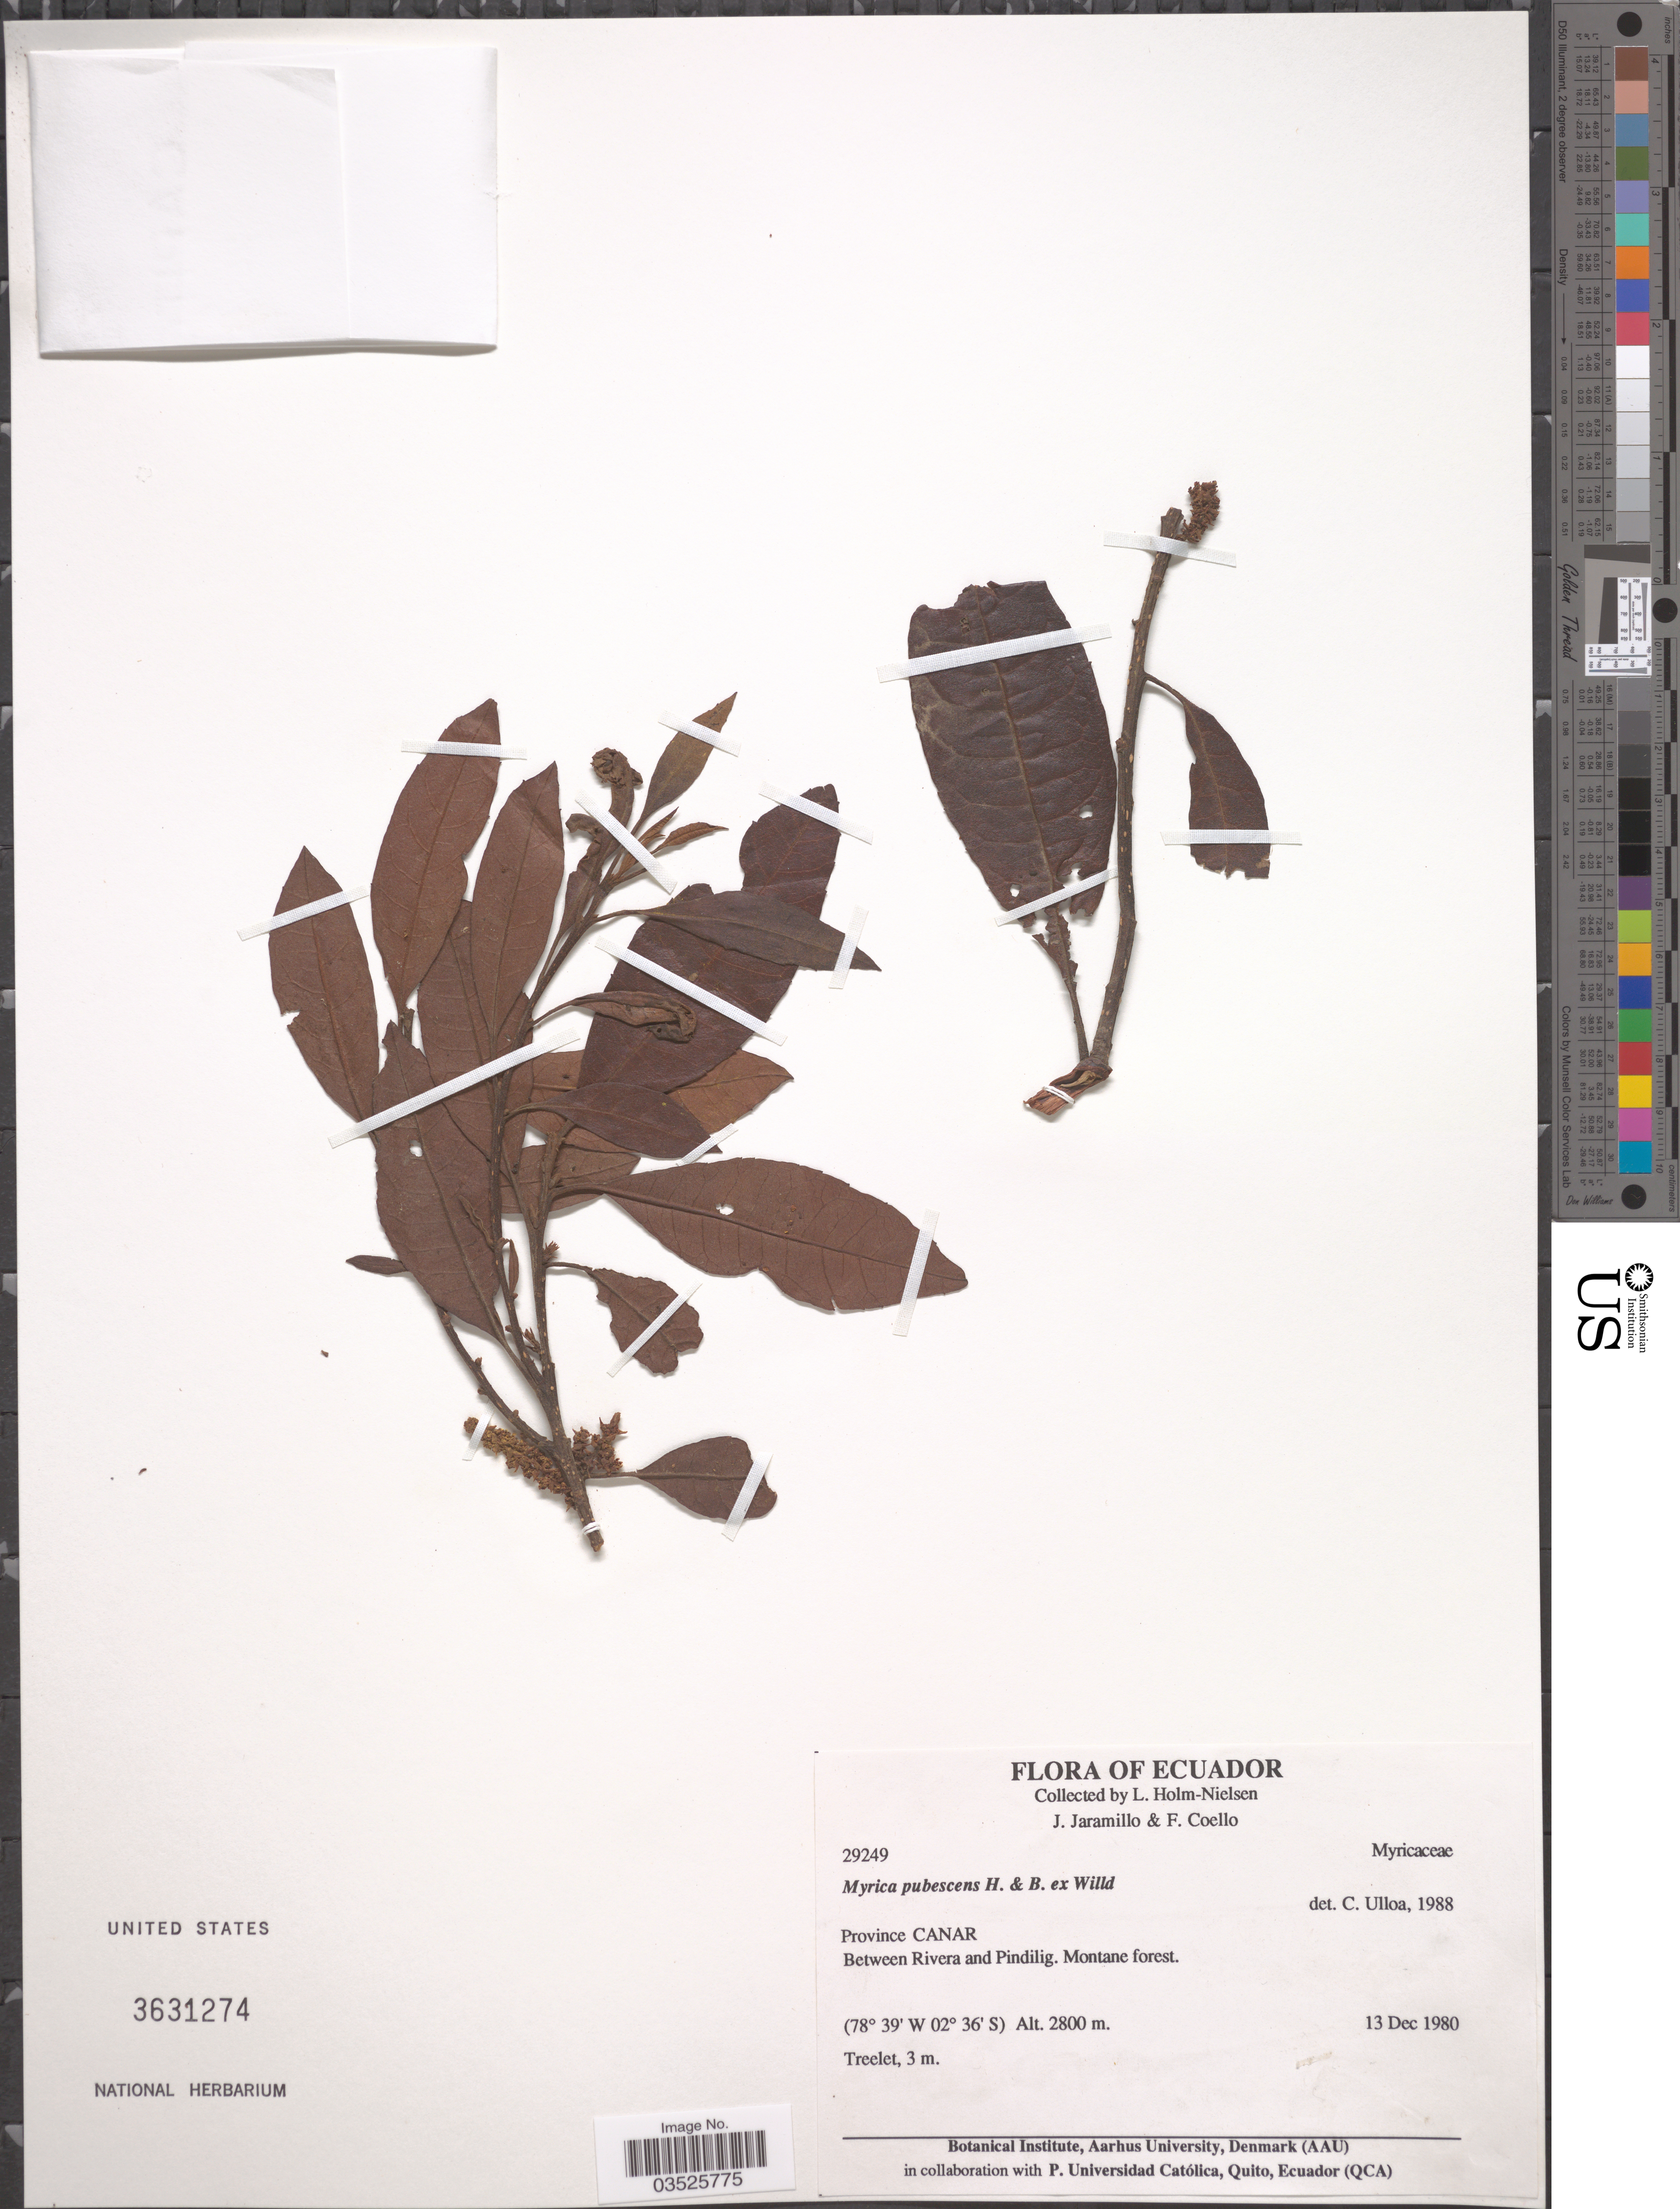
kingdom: Plantae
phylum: Tracheophyta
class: Magnoliopsida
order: Fagales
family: Myricaceae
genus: Myrica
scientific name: Myrica pubescens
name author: Humb. & Bonpl. ex Willd.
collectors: L. Holm-Nielsen, J. Jaramillo & F. Coello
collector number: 29249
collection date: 1980-12-13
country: Ecuador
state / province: Cañar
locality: Prov. Canar. Between Rivera and Pindilig. Montane forest.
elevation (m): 2800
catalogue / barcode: US 3631274